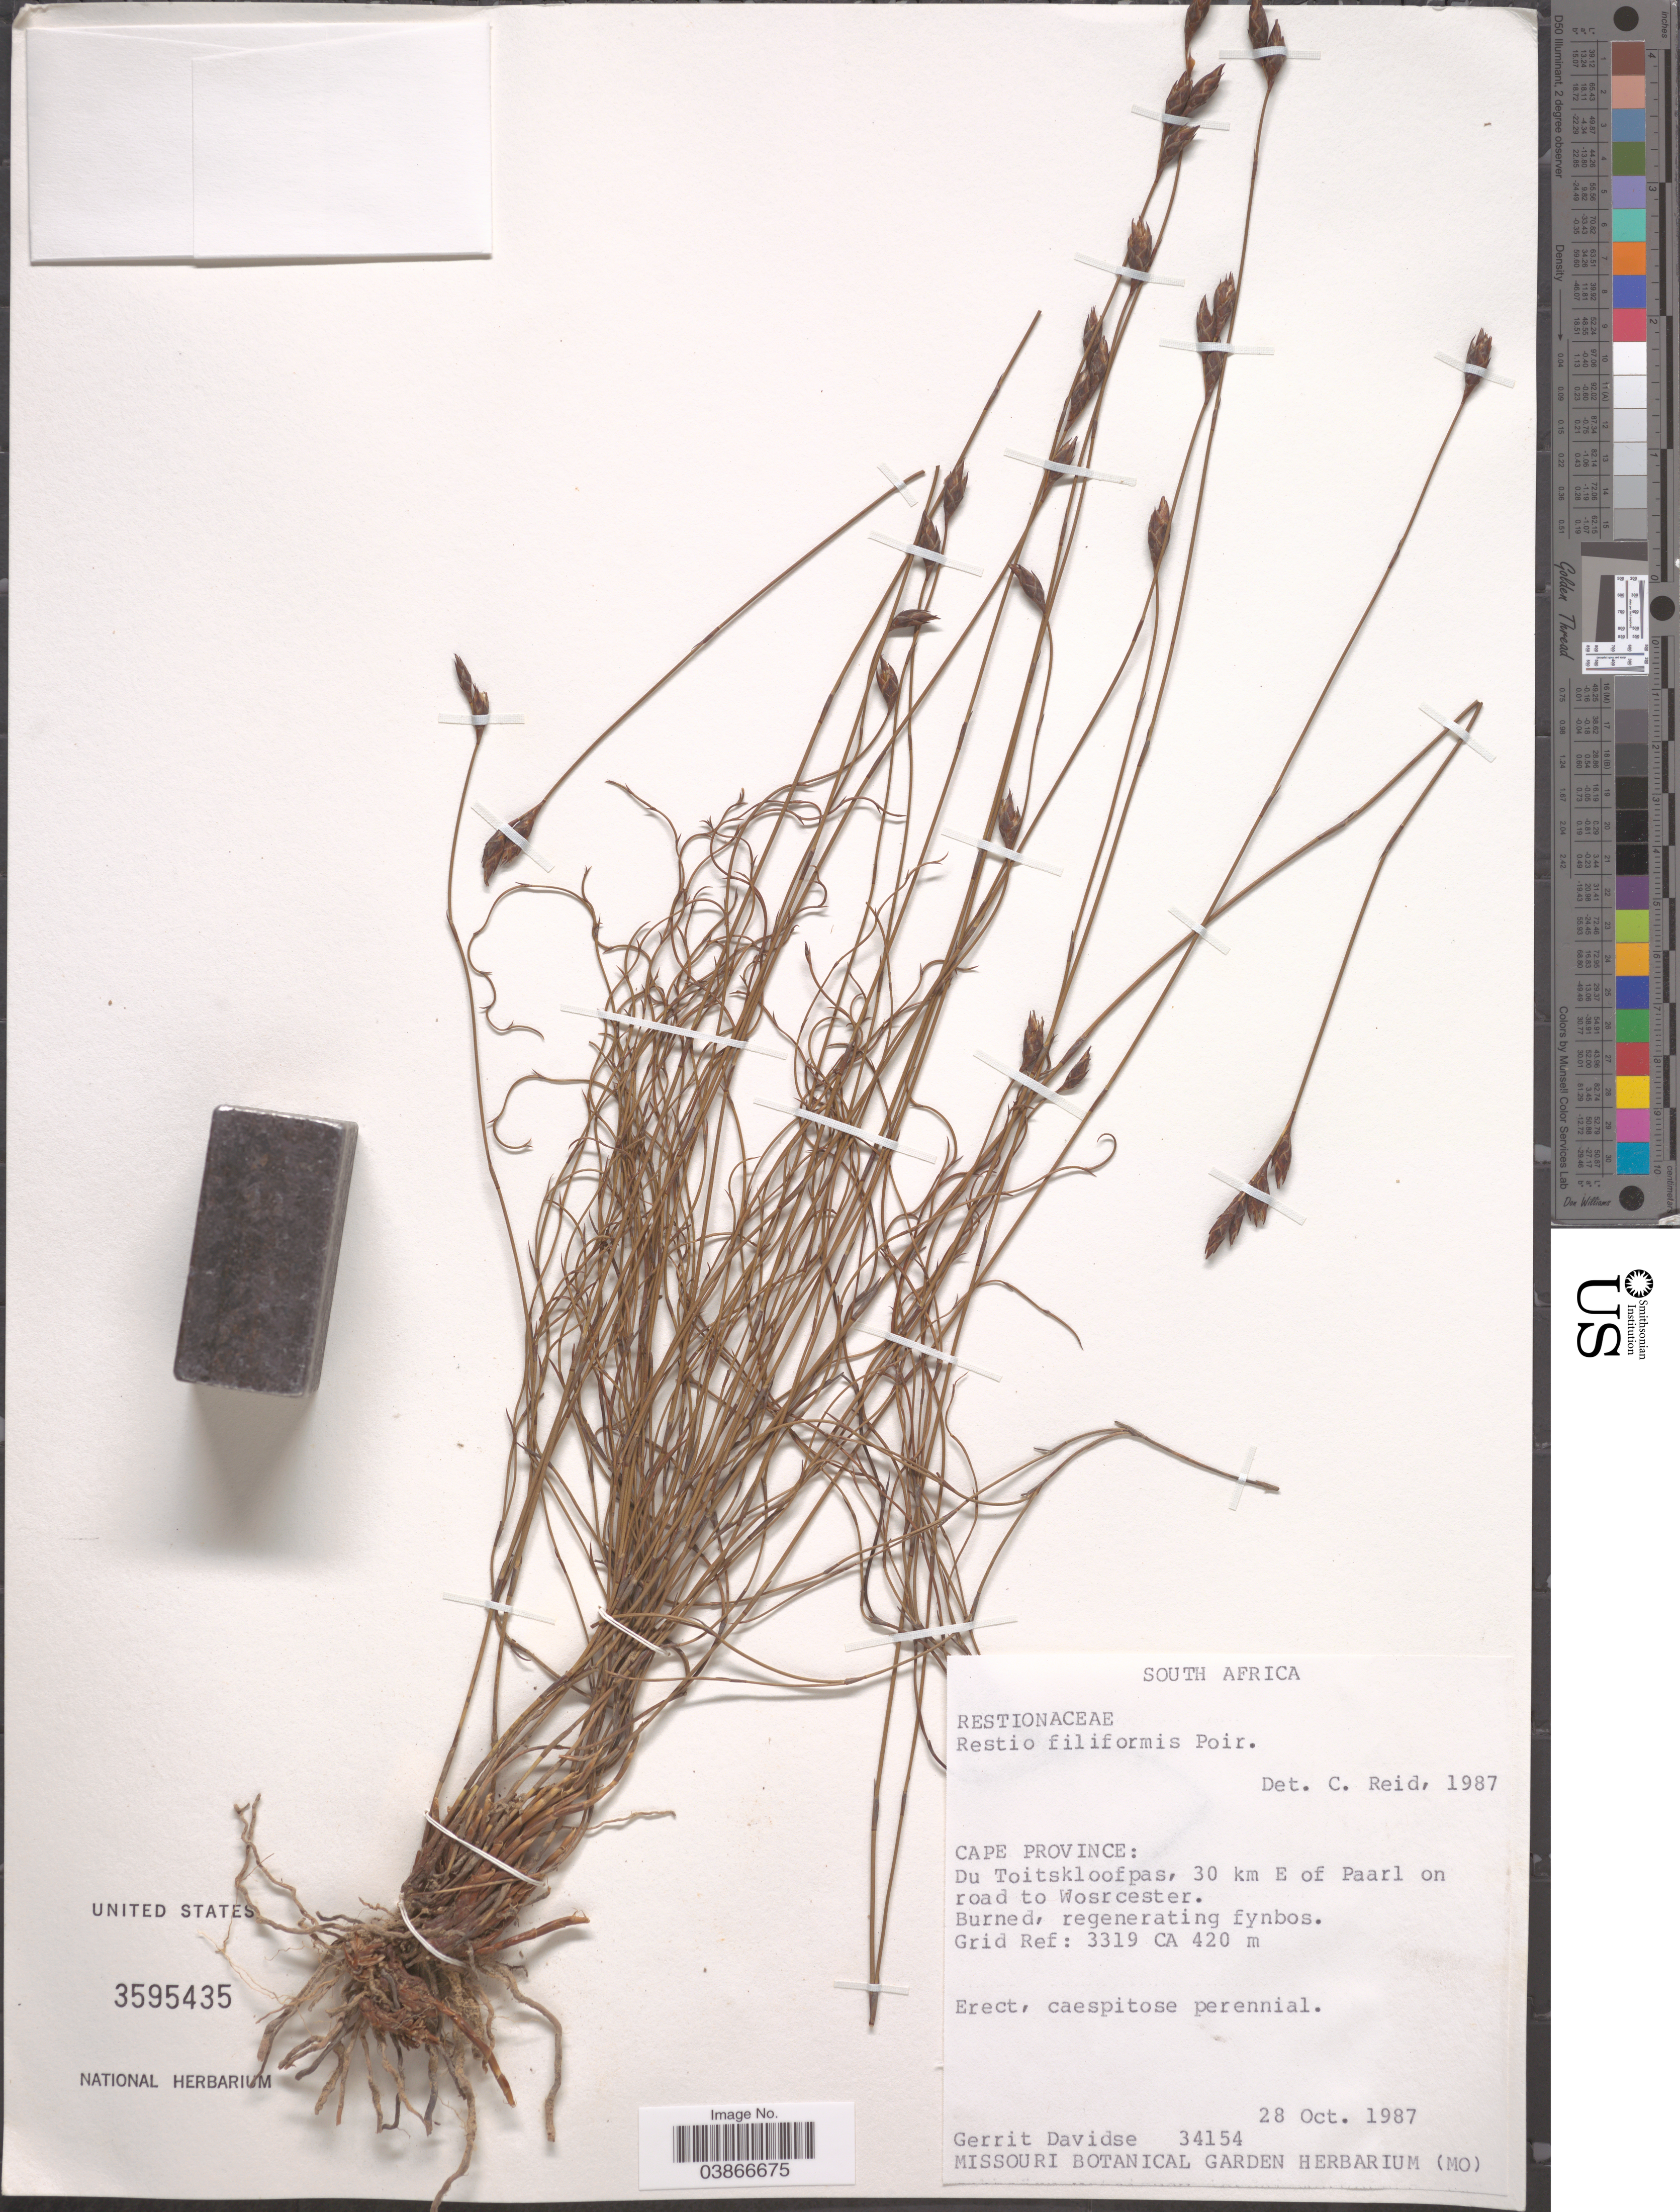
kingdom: Plantae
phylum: Tracheophyta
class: Liliopsida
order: Poales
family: Restionaceae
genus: Restio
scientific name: Restio filiformis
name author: Poir.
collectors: G. Davidse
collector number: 34154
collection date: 1987-10-28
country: South Africa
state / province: Western Cape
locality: Du Toitskloofpas, 30 km E of Paarl on road to Wosrcester. Grid Ref: 3319 CA.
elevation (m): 420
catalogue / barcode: US 3595435